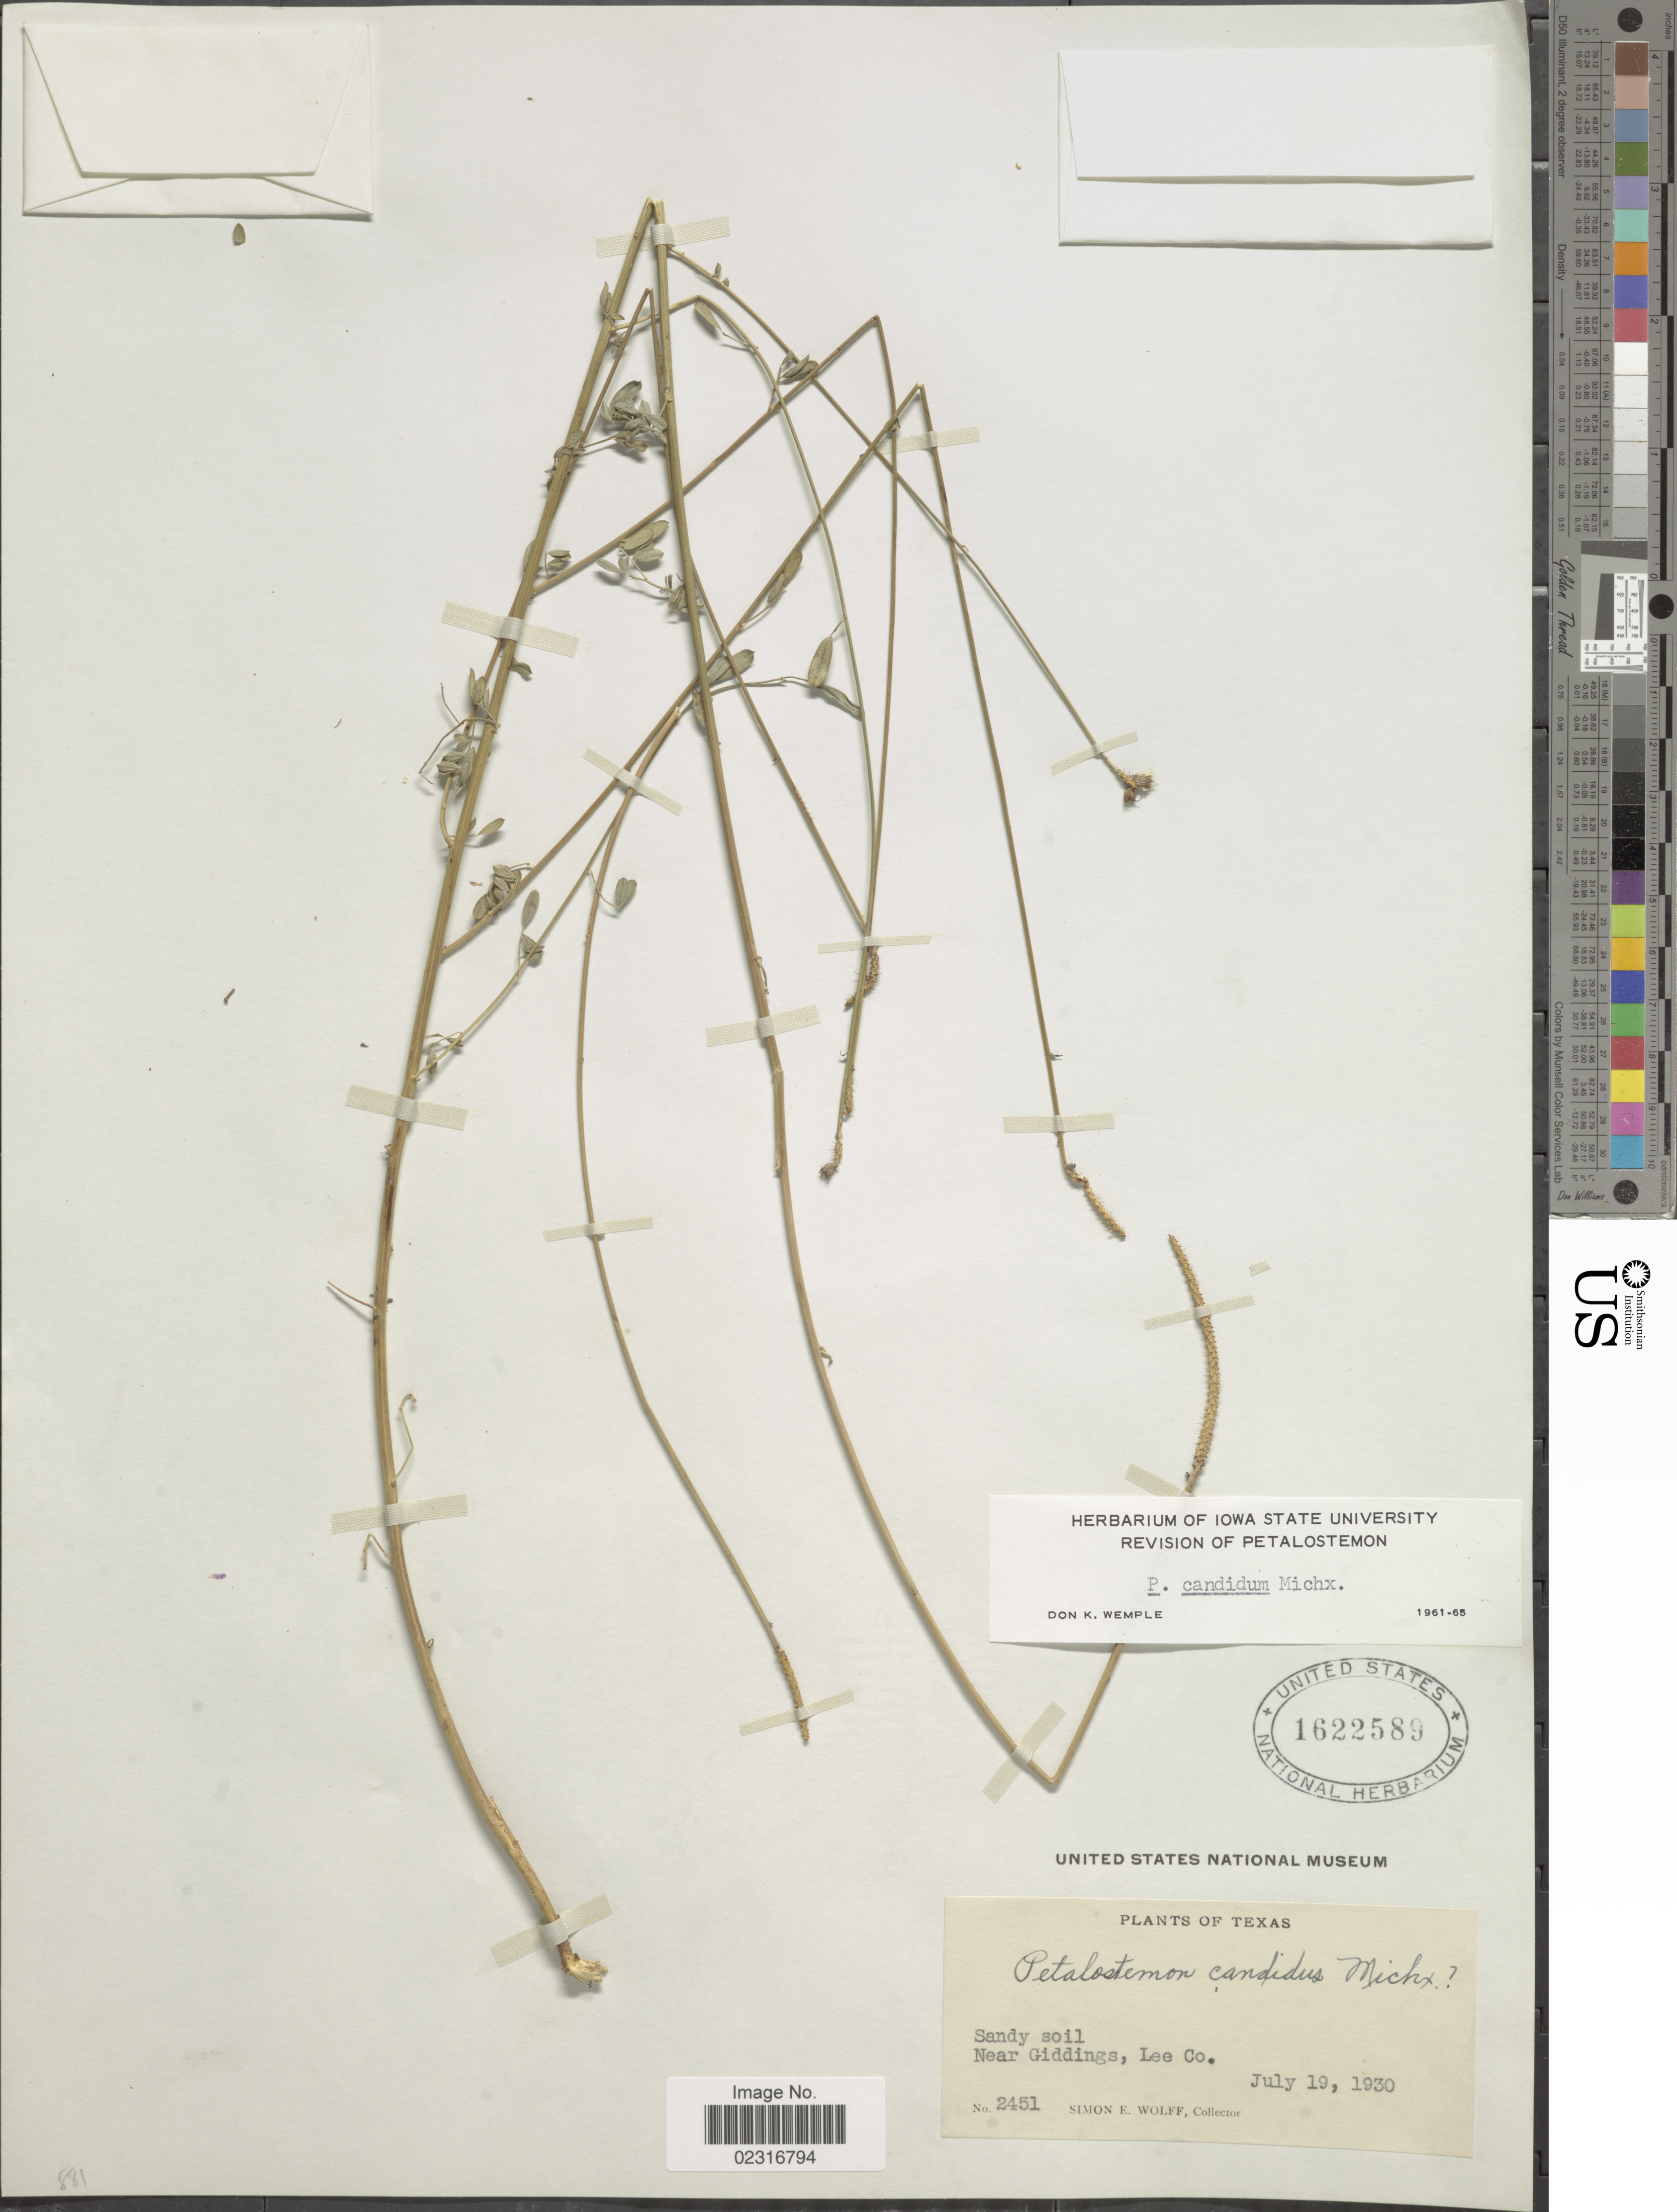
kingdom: Plantae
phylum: Tracheophyta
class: Magnoliopsida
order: Fabales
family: Fabaceae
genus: Dalea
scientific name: Dalea candida var. candida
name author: Michx. ex Willd.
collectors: S. E. Wolff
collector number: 2451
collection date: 1930-07-19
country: United States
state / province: Texas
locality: Near Giddings, Lee Co.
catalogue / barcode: US 1622589